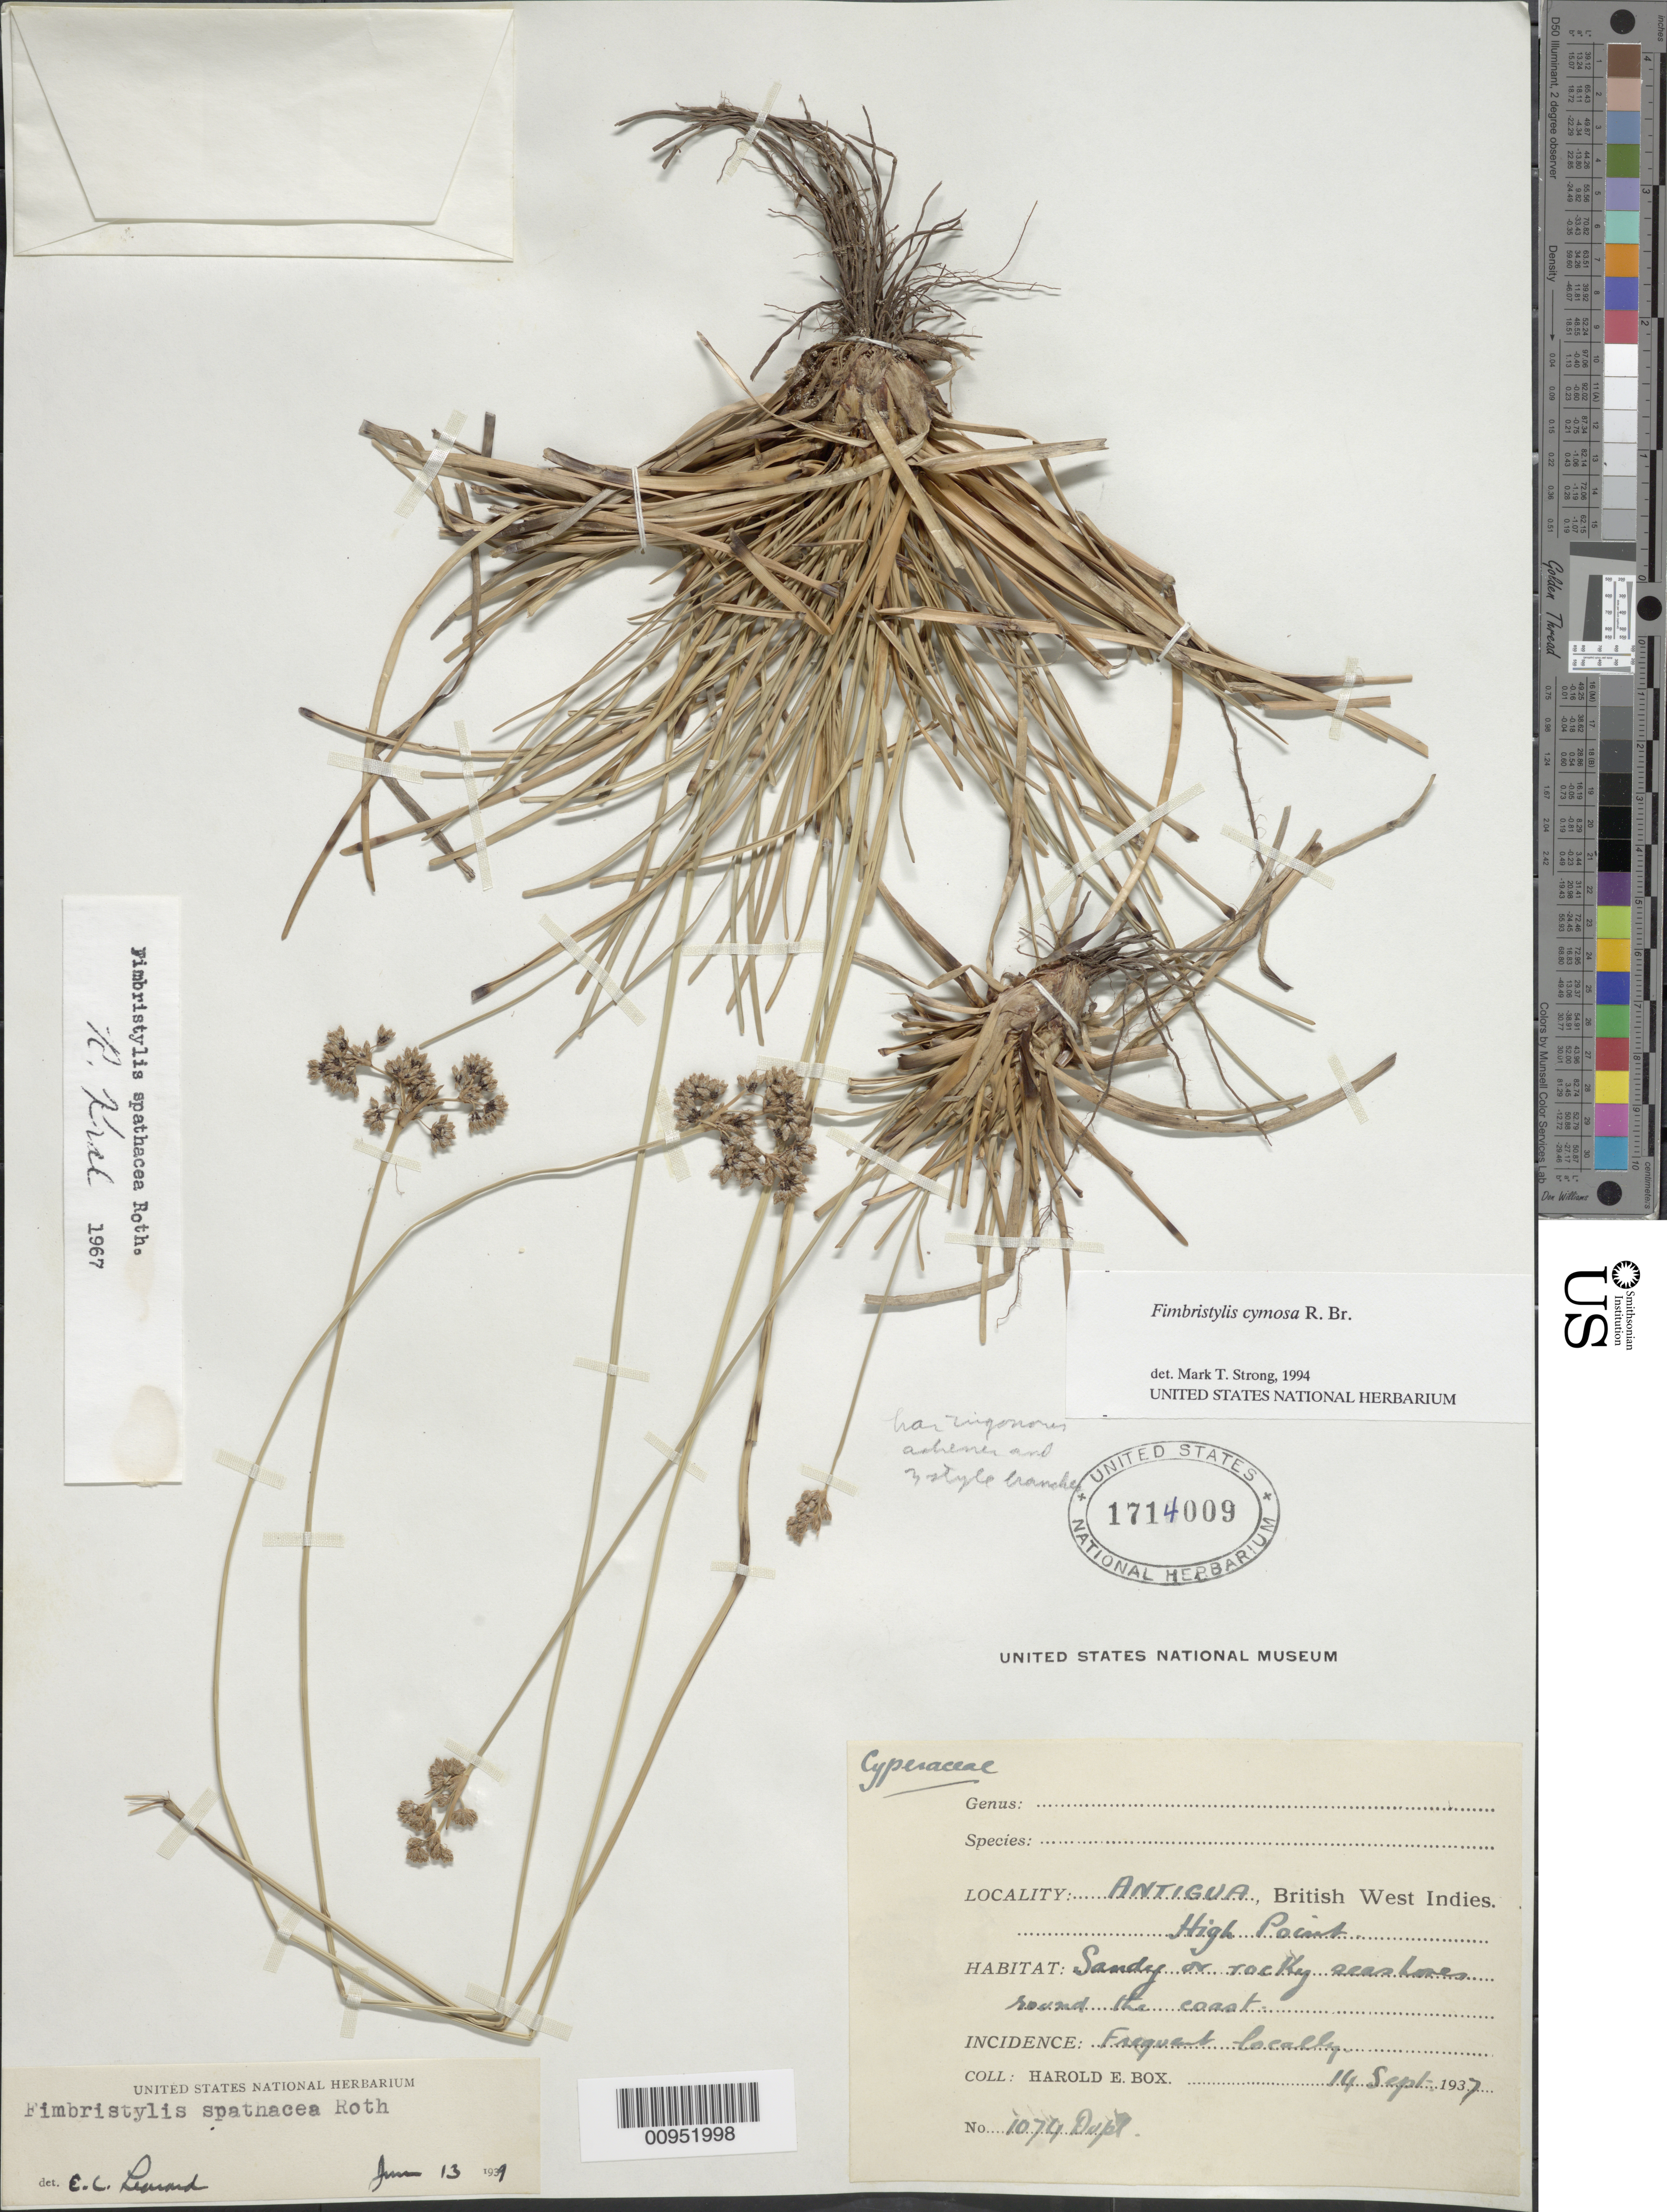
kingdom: Plantae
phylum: Tracheophyta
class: Liliopsida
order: Poales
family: Cyperaceae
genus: Fimbristylis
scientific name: Fimbristylis cymosa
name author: R. Br.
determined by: Strong, M. T., (US), Smithsonian Institution - National Museum of Natural History (UNITED STATES)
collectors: H. E. Box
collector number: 1074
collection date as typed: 14 Sep 1937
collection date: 1937-09-14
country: Antigua and Barbuda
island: Antigua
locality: High Point, seashores round the coast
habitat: Sandy or rocky seashores round the coast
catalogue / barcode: US 1714009